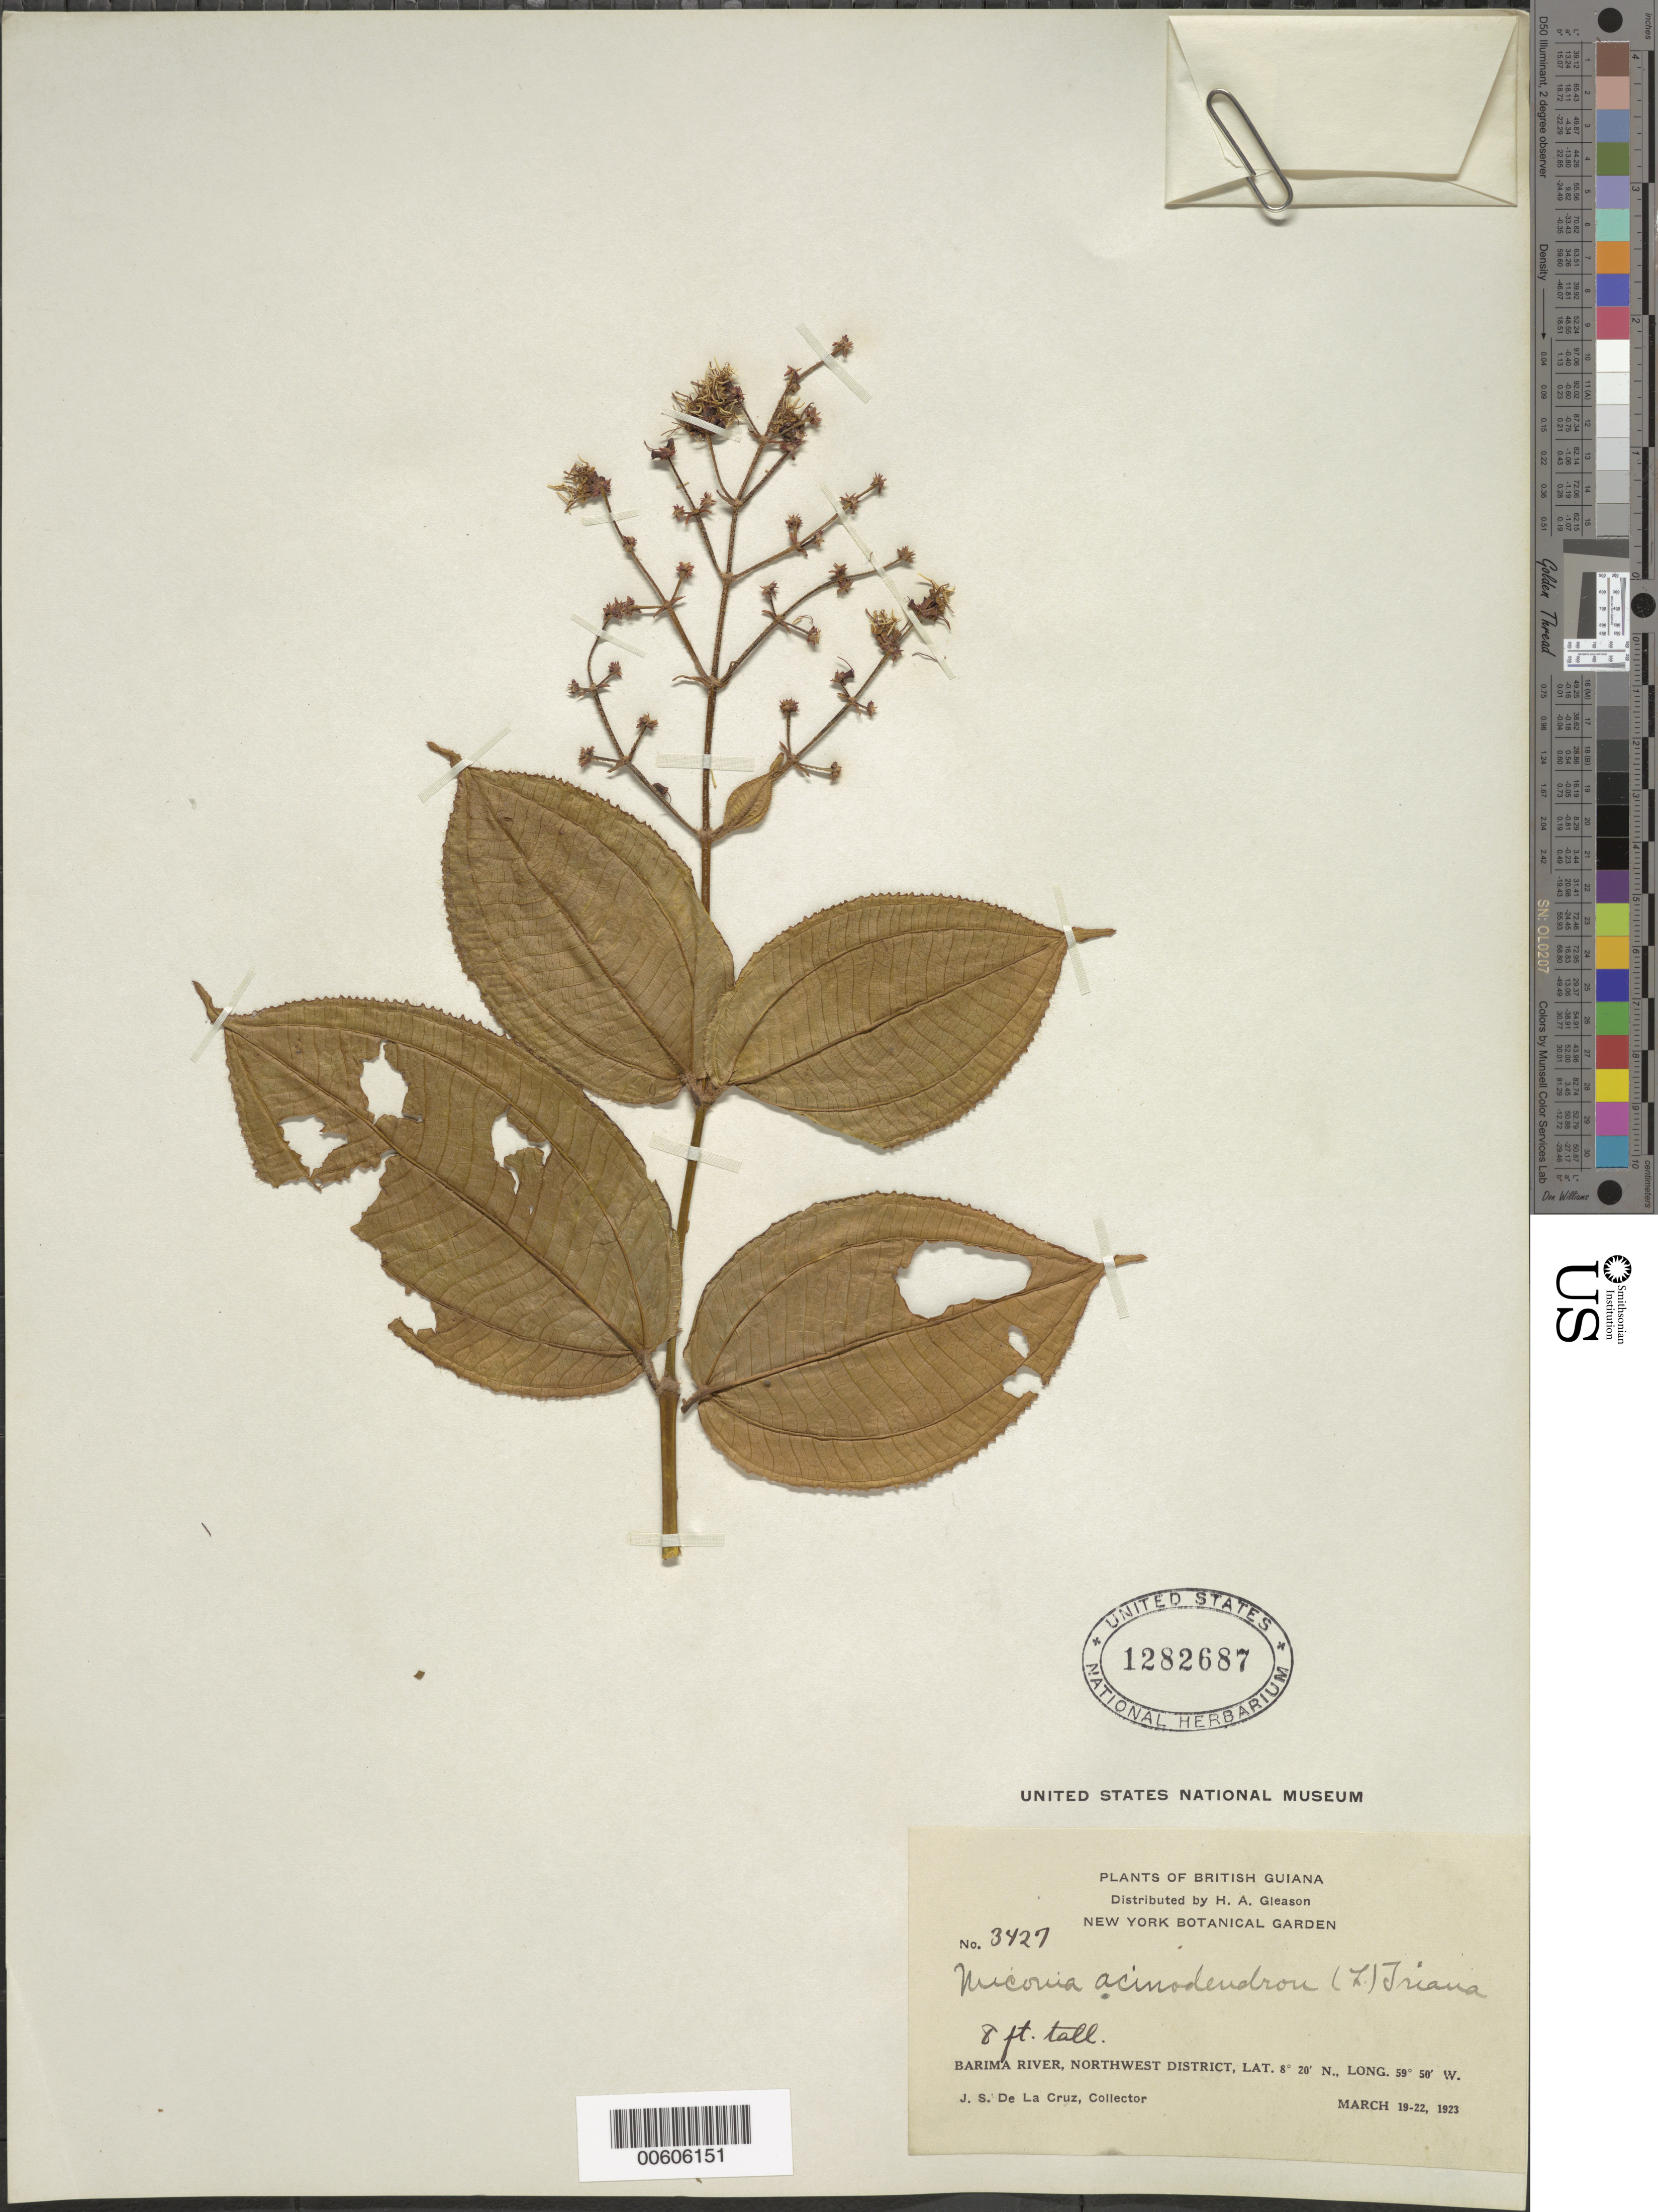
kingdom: Plantae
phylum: Tracheophyta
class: Magnoliopsida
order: Myrtales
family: Melastomataceae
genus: Miconia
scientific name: Miconia acinodendron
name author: (L.) Sweet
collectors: J. S. de la Cruz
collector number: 3427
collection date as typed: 19-Mar-23 to 22-Mar-23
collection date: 1923-03-19/1923-03-22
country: Guyana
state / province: Barima-Waini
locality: Barima R., NW District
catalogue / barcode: US 1282687